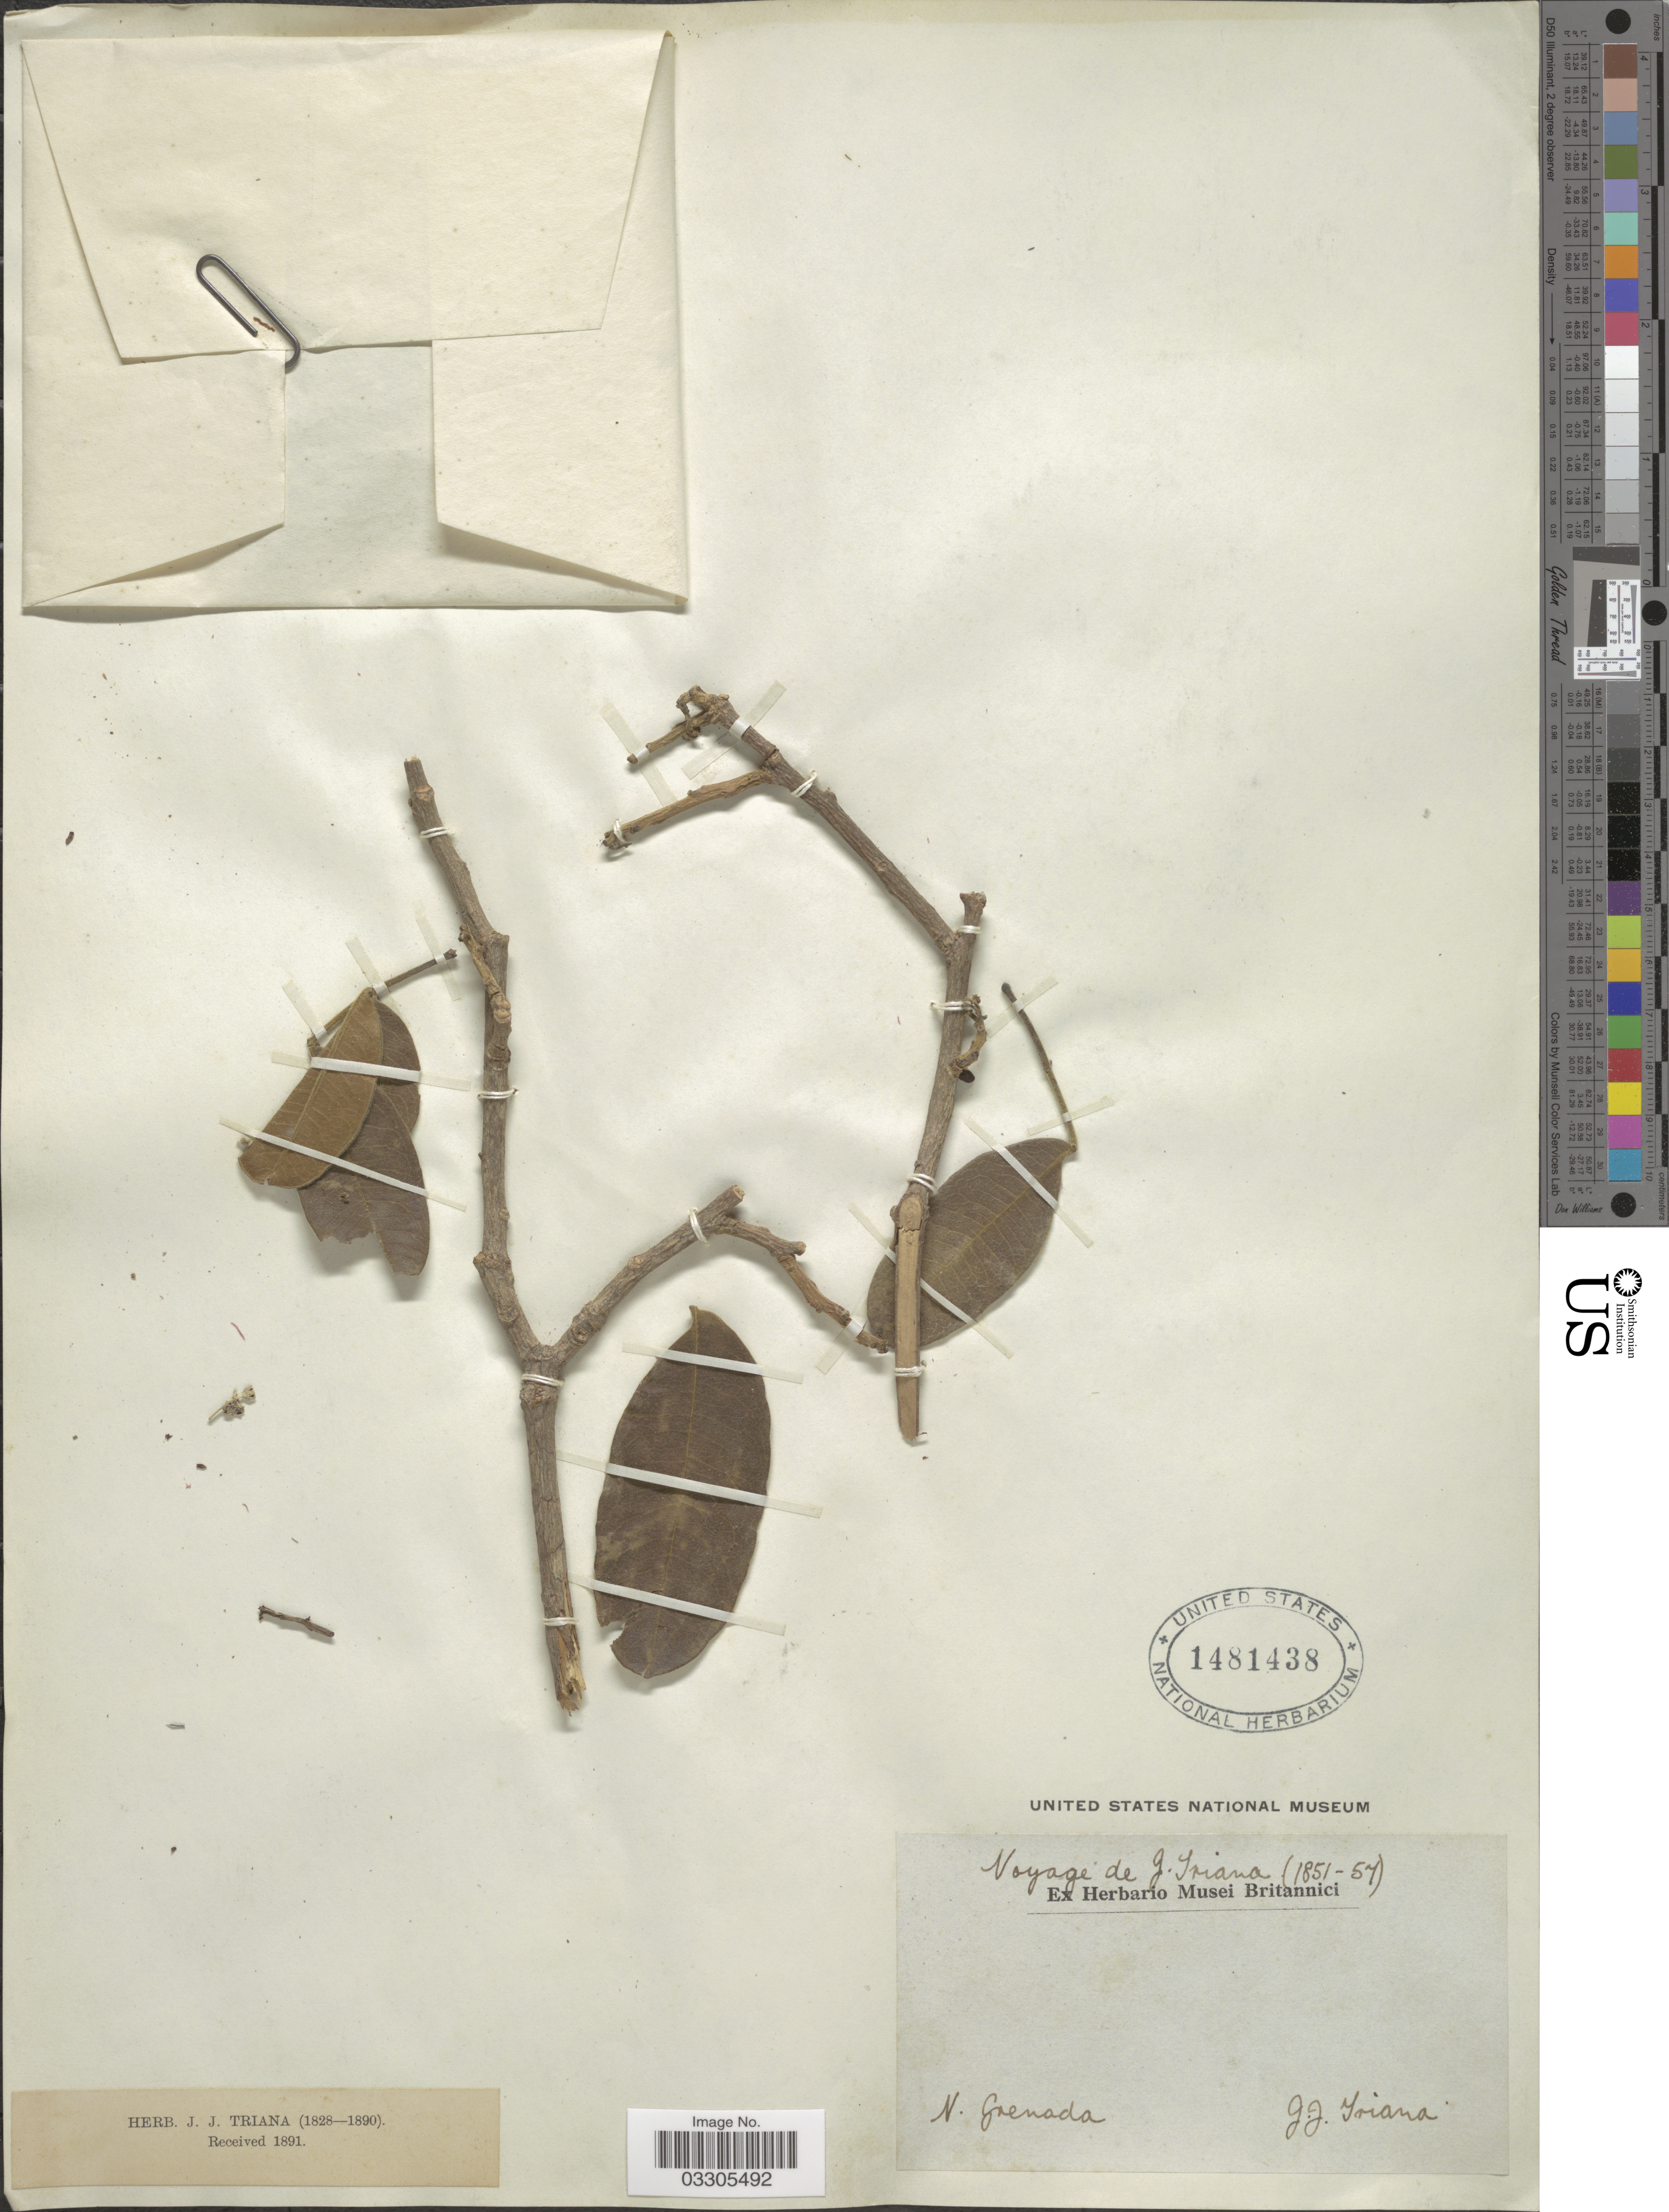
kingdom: Plantae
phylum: Tracheophyta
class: Magnoliopsida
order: Sapindales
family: Rutaceae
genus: Zanthoxylum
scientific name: Zanthoxylum rigidum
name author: Humb. & Bonpl. ex Willd.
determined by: Londoño-Echeverri, Y.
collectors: J. J. Triana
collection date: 1851/1857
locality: N. Grenada.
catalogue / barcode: US 1481438